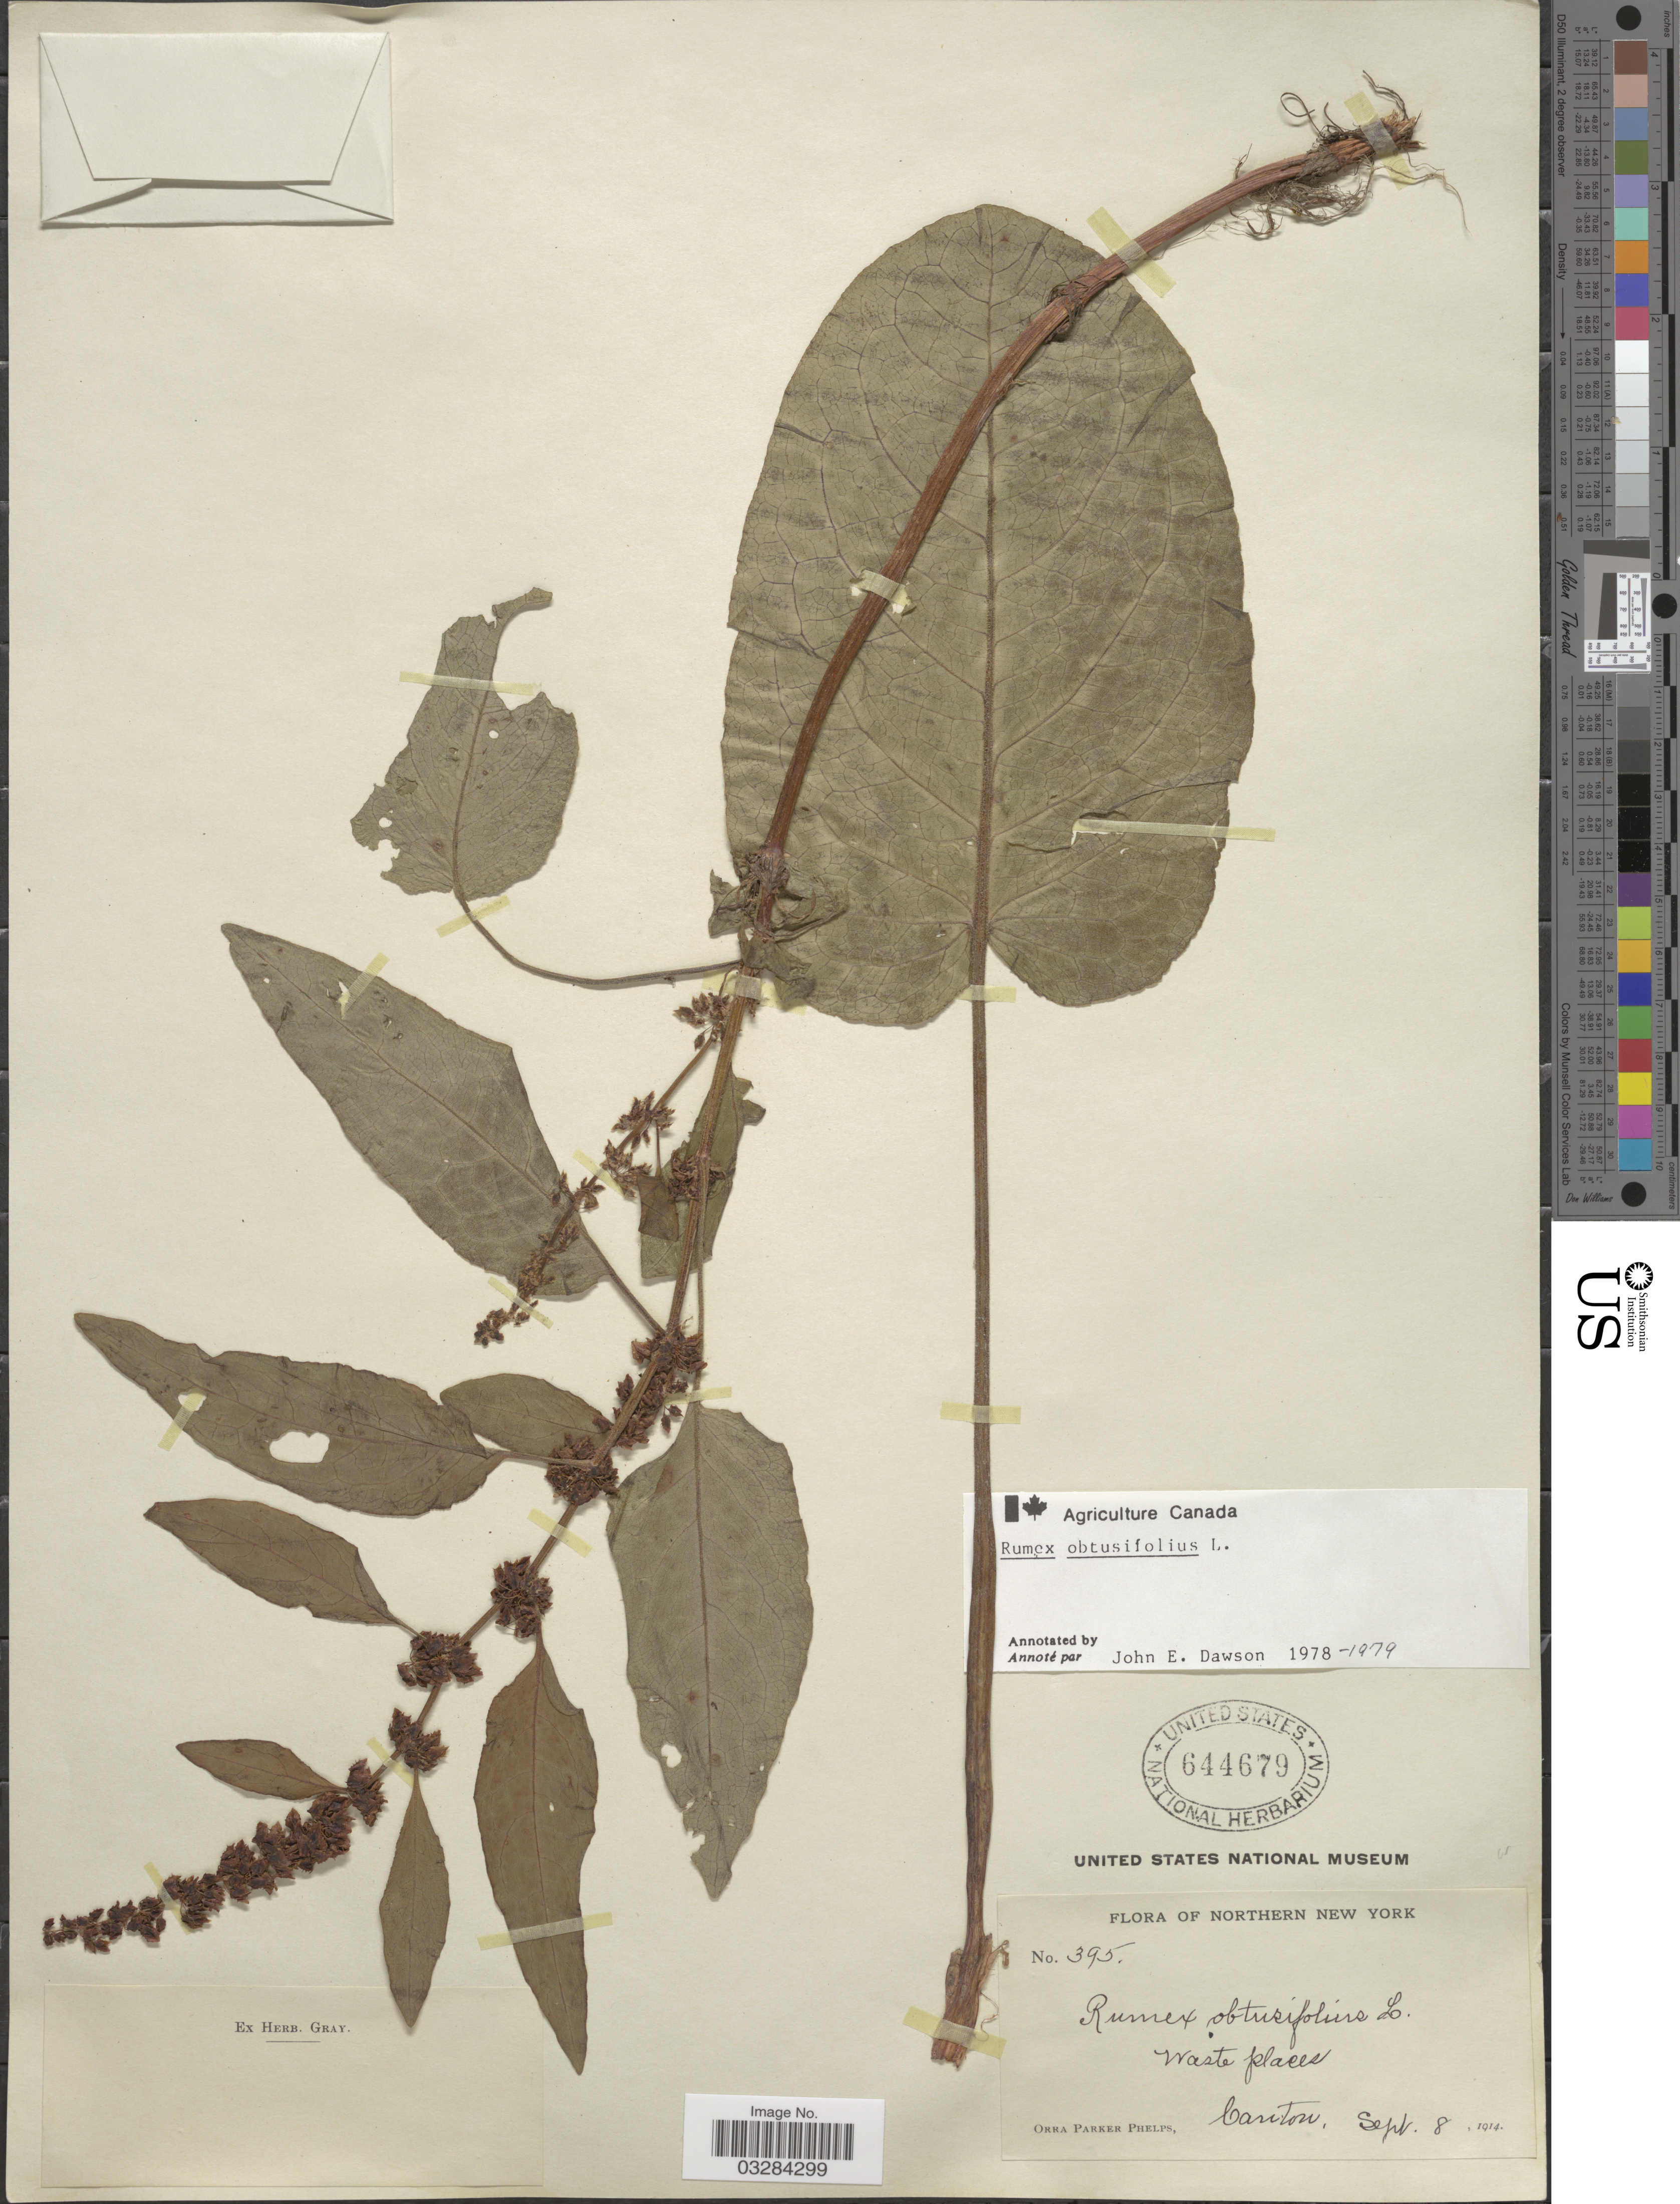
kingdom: Plantae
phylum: Tracheophyta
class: Magnoliopsida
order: Caryophyllales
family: Polygonaceae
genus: Rumex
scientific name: Rumex obtusifolius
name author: L.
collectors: O. P. Phelps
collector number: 395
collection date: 1914-09-08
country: United States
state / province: New York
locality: Northern New York. Waste places, Canton.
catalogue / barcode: US 644679